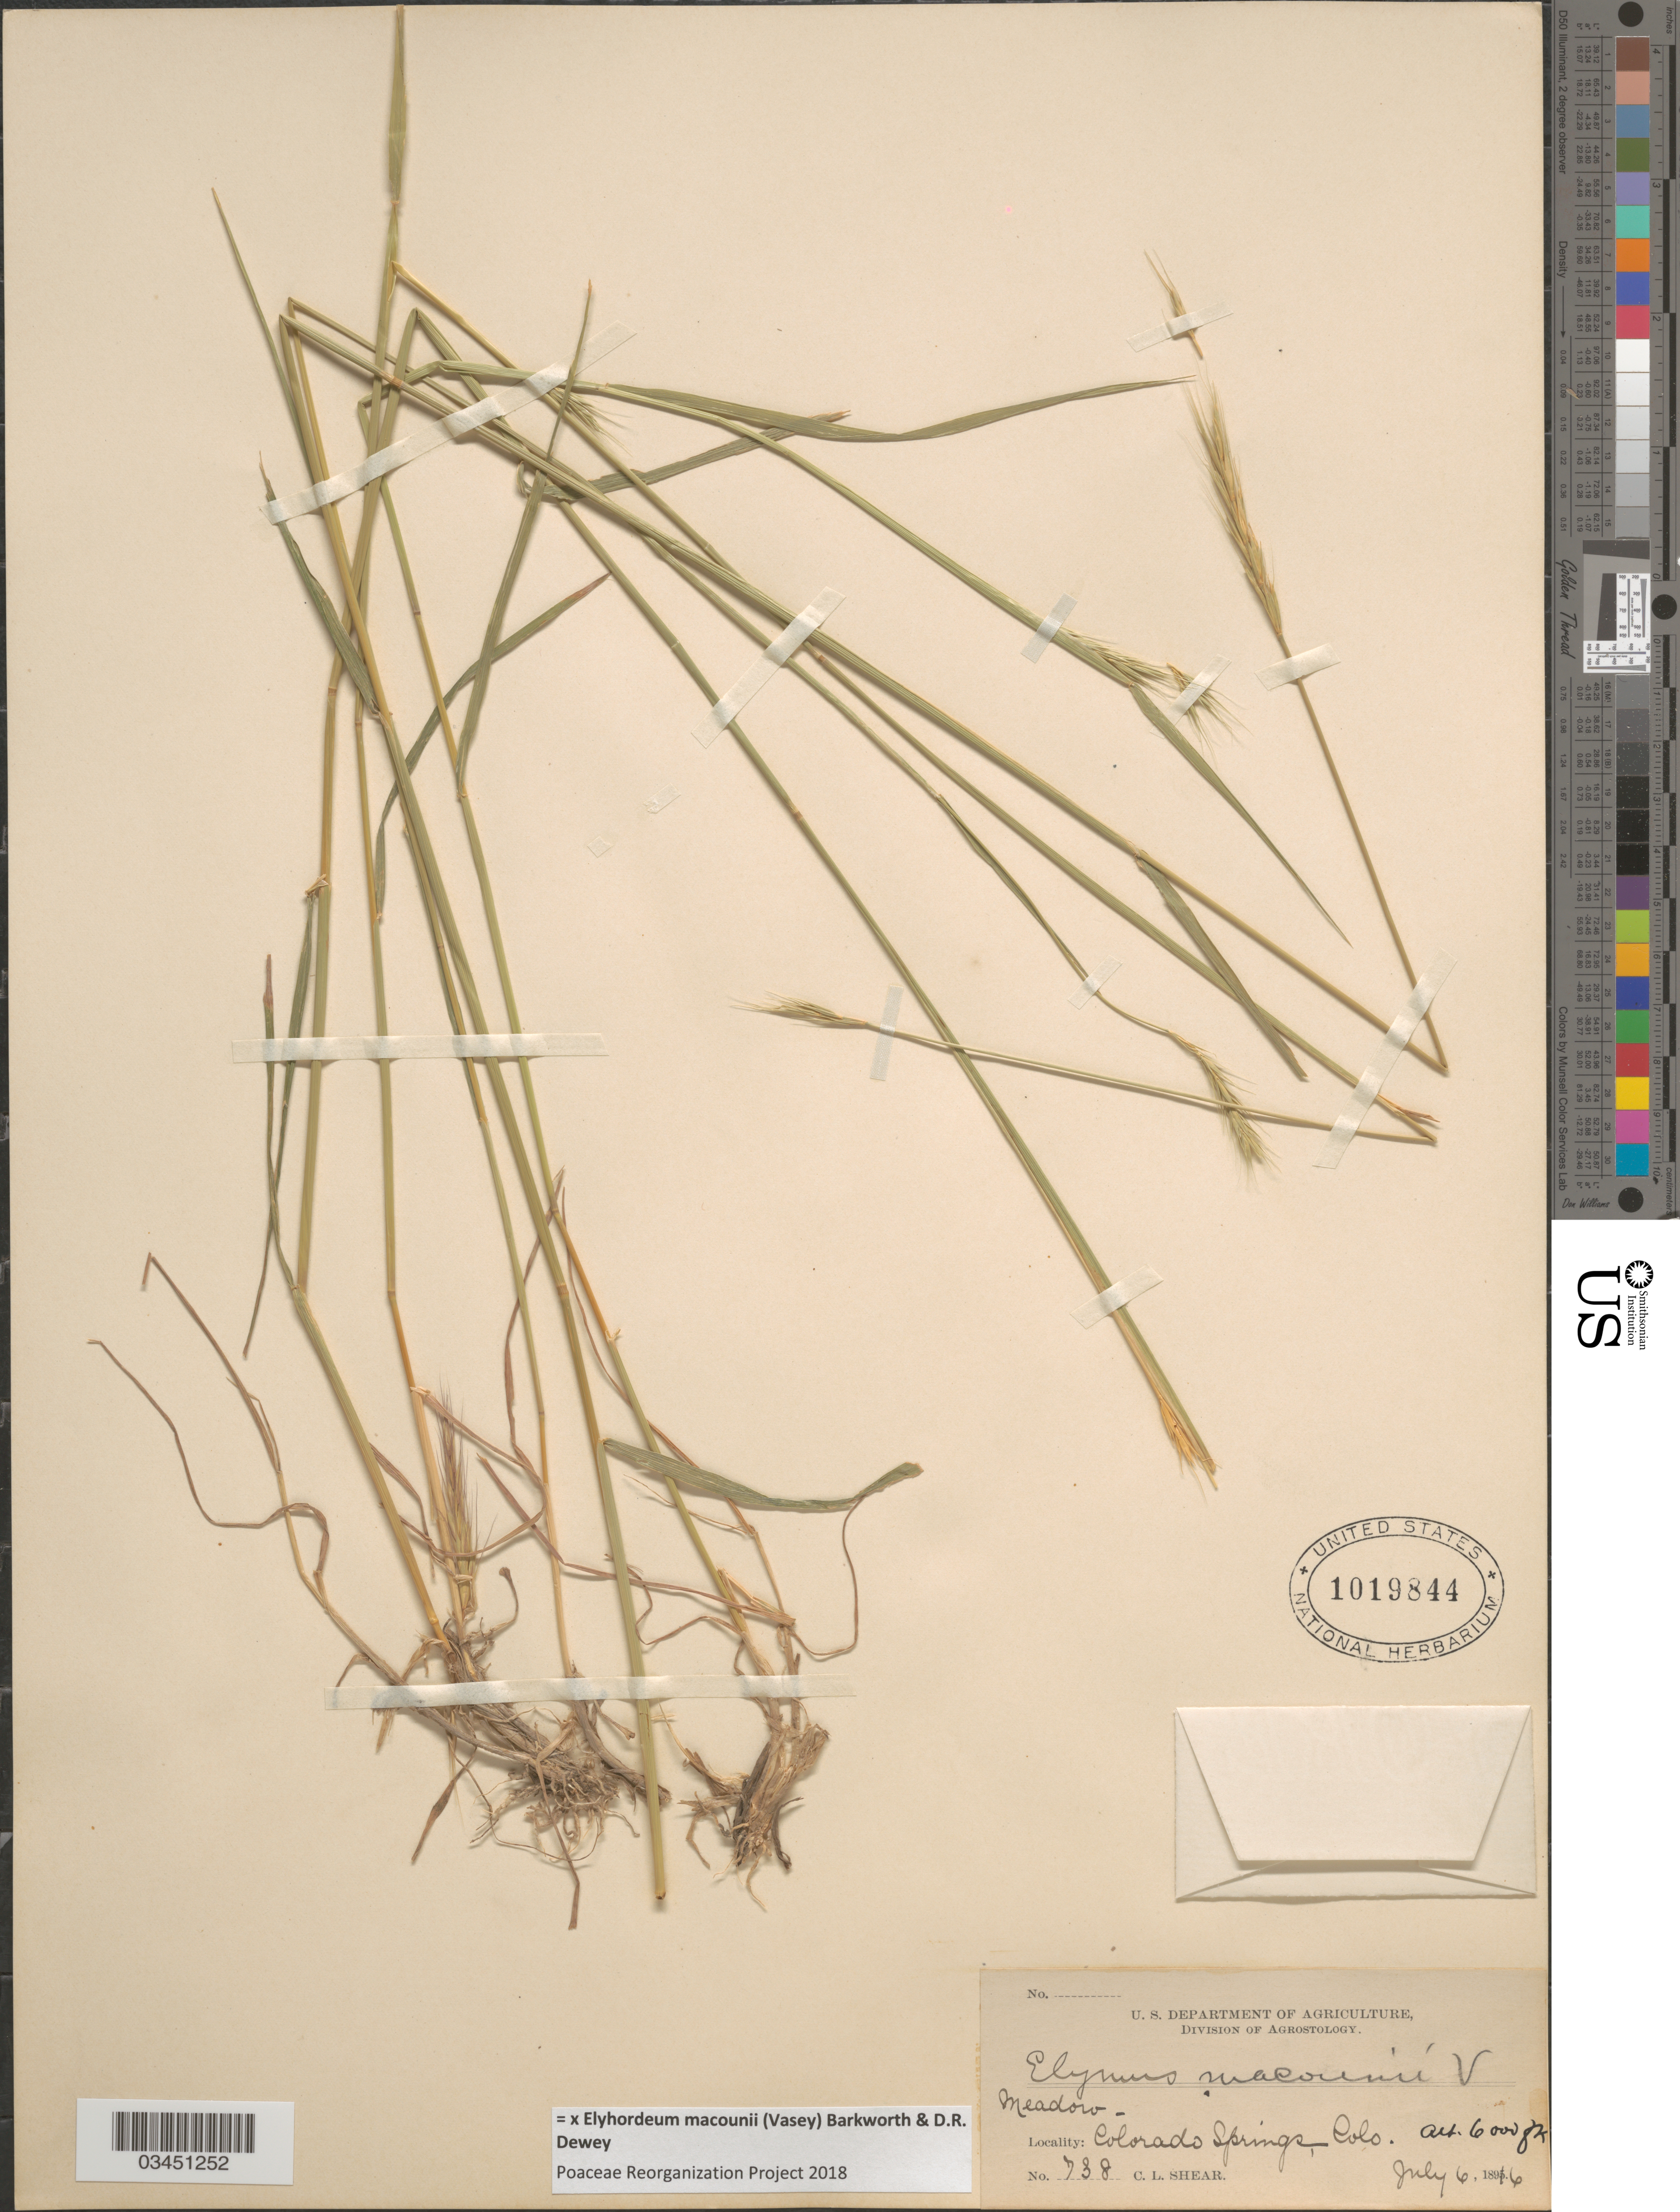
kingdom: Plantae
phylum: Tracheophyta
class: Liliopsida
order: Poales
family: Poaceae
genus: Elyhordeum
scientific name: x Elyhordeum macounii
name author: (Vasey) Barkworth & Dewey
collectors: C. L. Shear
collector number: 738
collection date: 1896-07-06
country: United States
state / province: Colorado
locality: Colorado Springs.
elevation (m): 1829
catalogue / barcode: US 1019844